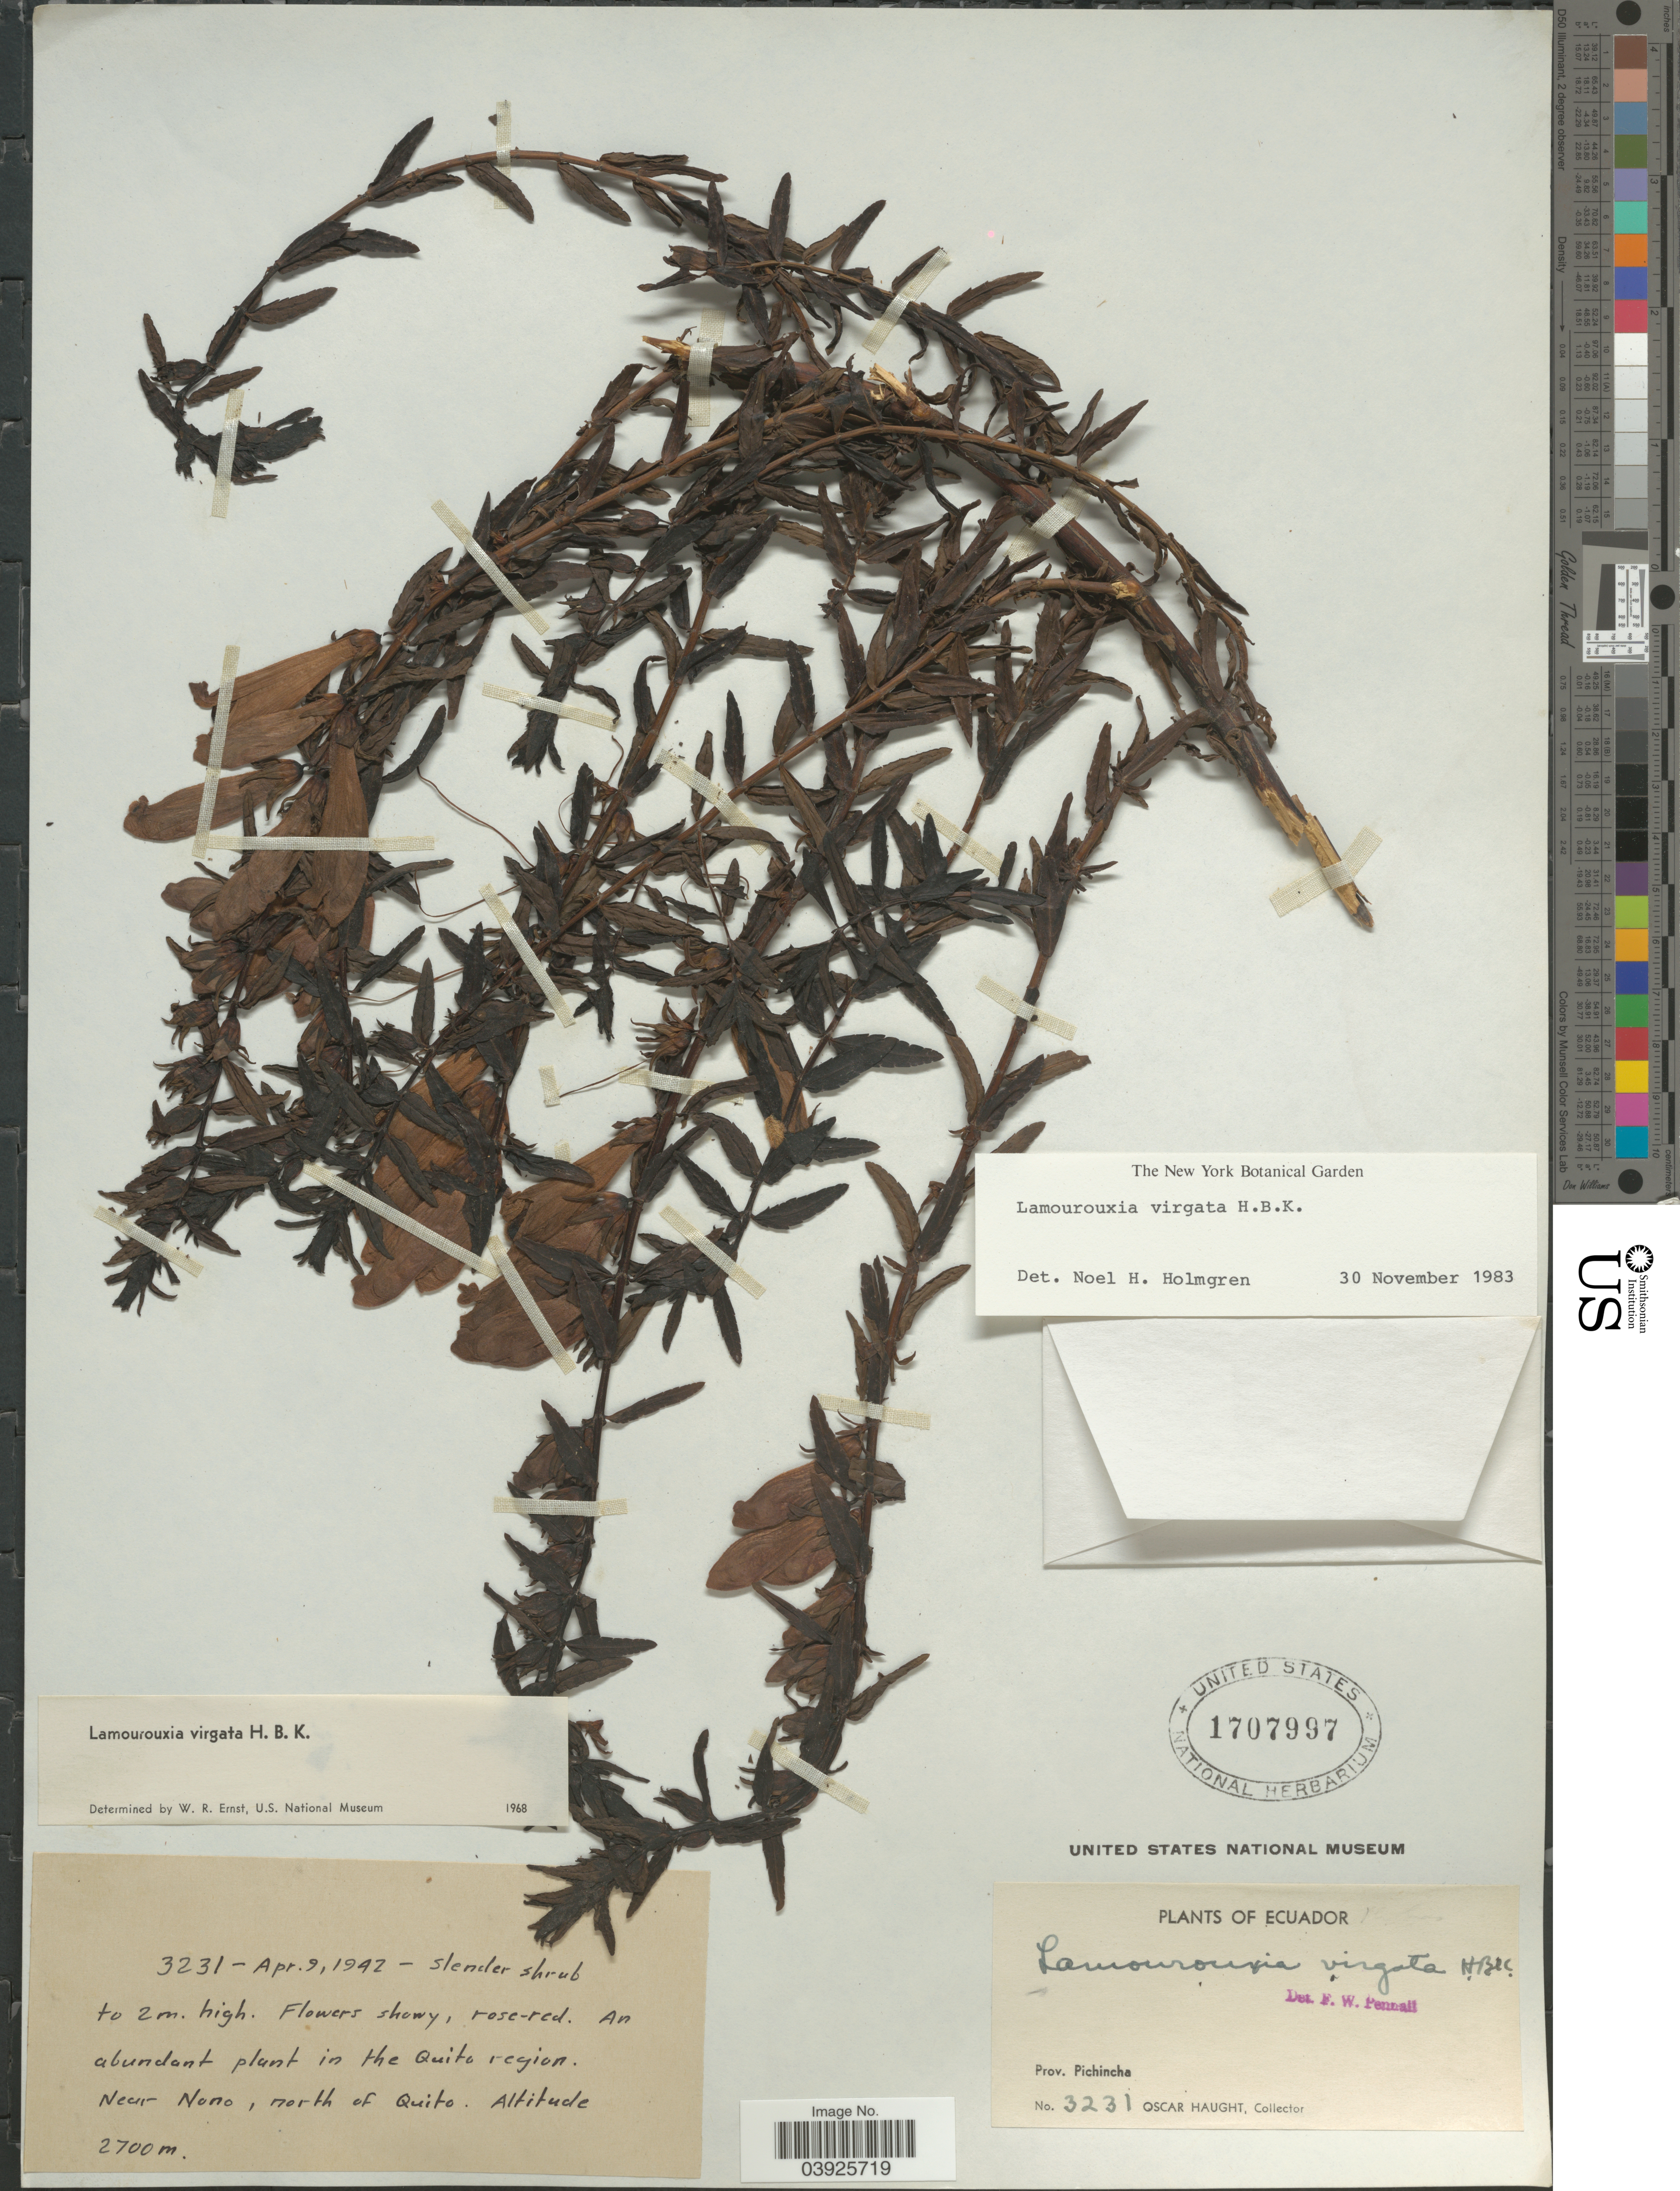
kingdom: Plantae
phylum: Tracheophyta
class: Magnoliopsida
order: Lamiales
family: Orobanchaceae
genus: Lamourouxia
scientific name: Lamourouxia virgata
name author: Kunth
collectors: O. L. Haught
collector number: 3231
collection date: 1942-04-09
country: Ecuador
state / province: Pichincha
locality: In the Quito region. Near Nono, north of Quito.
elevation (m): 2700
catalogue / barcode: US 1707997